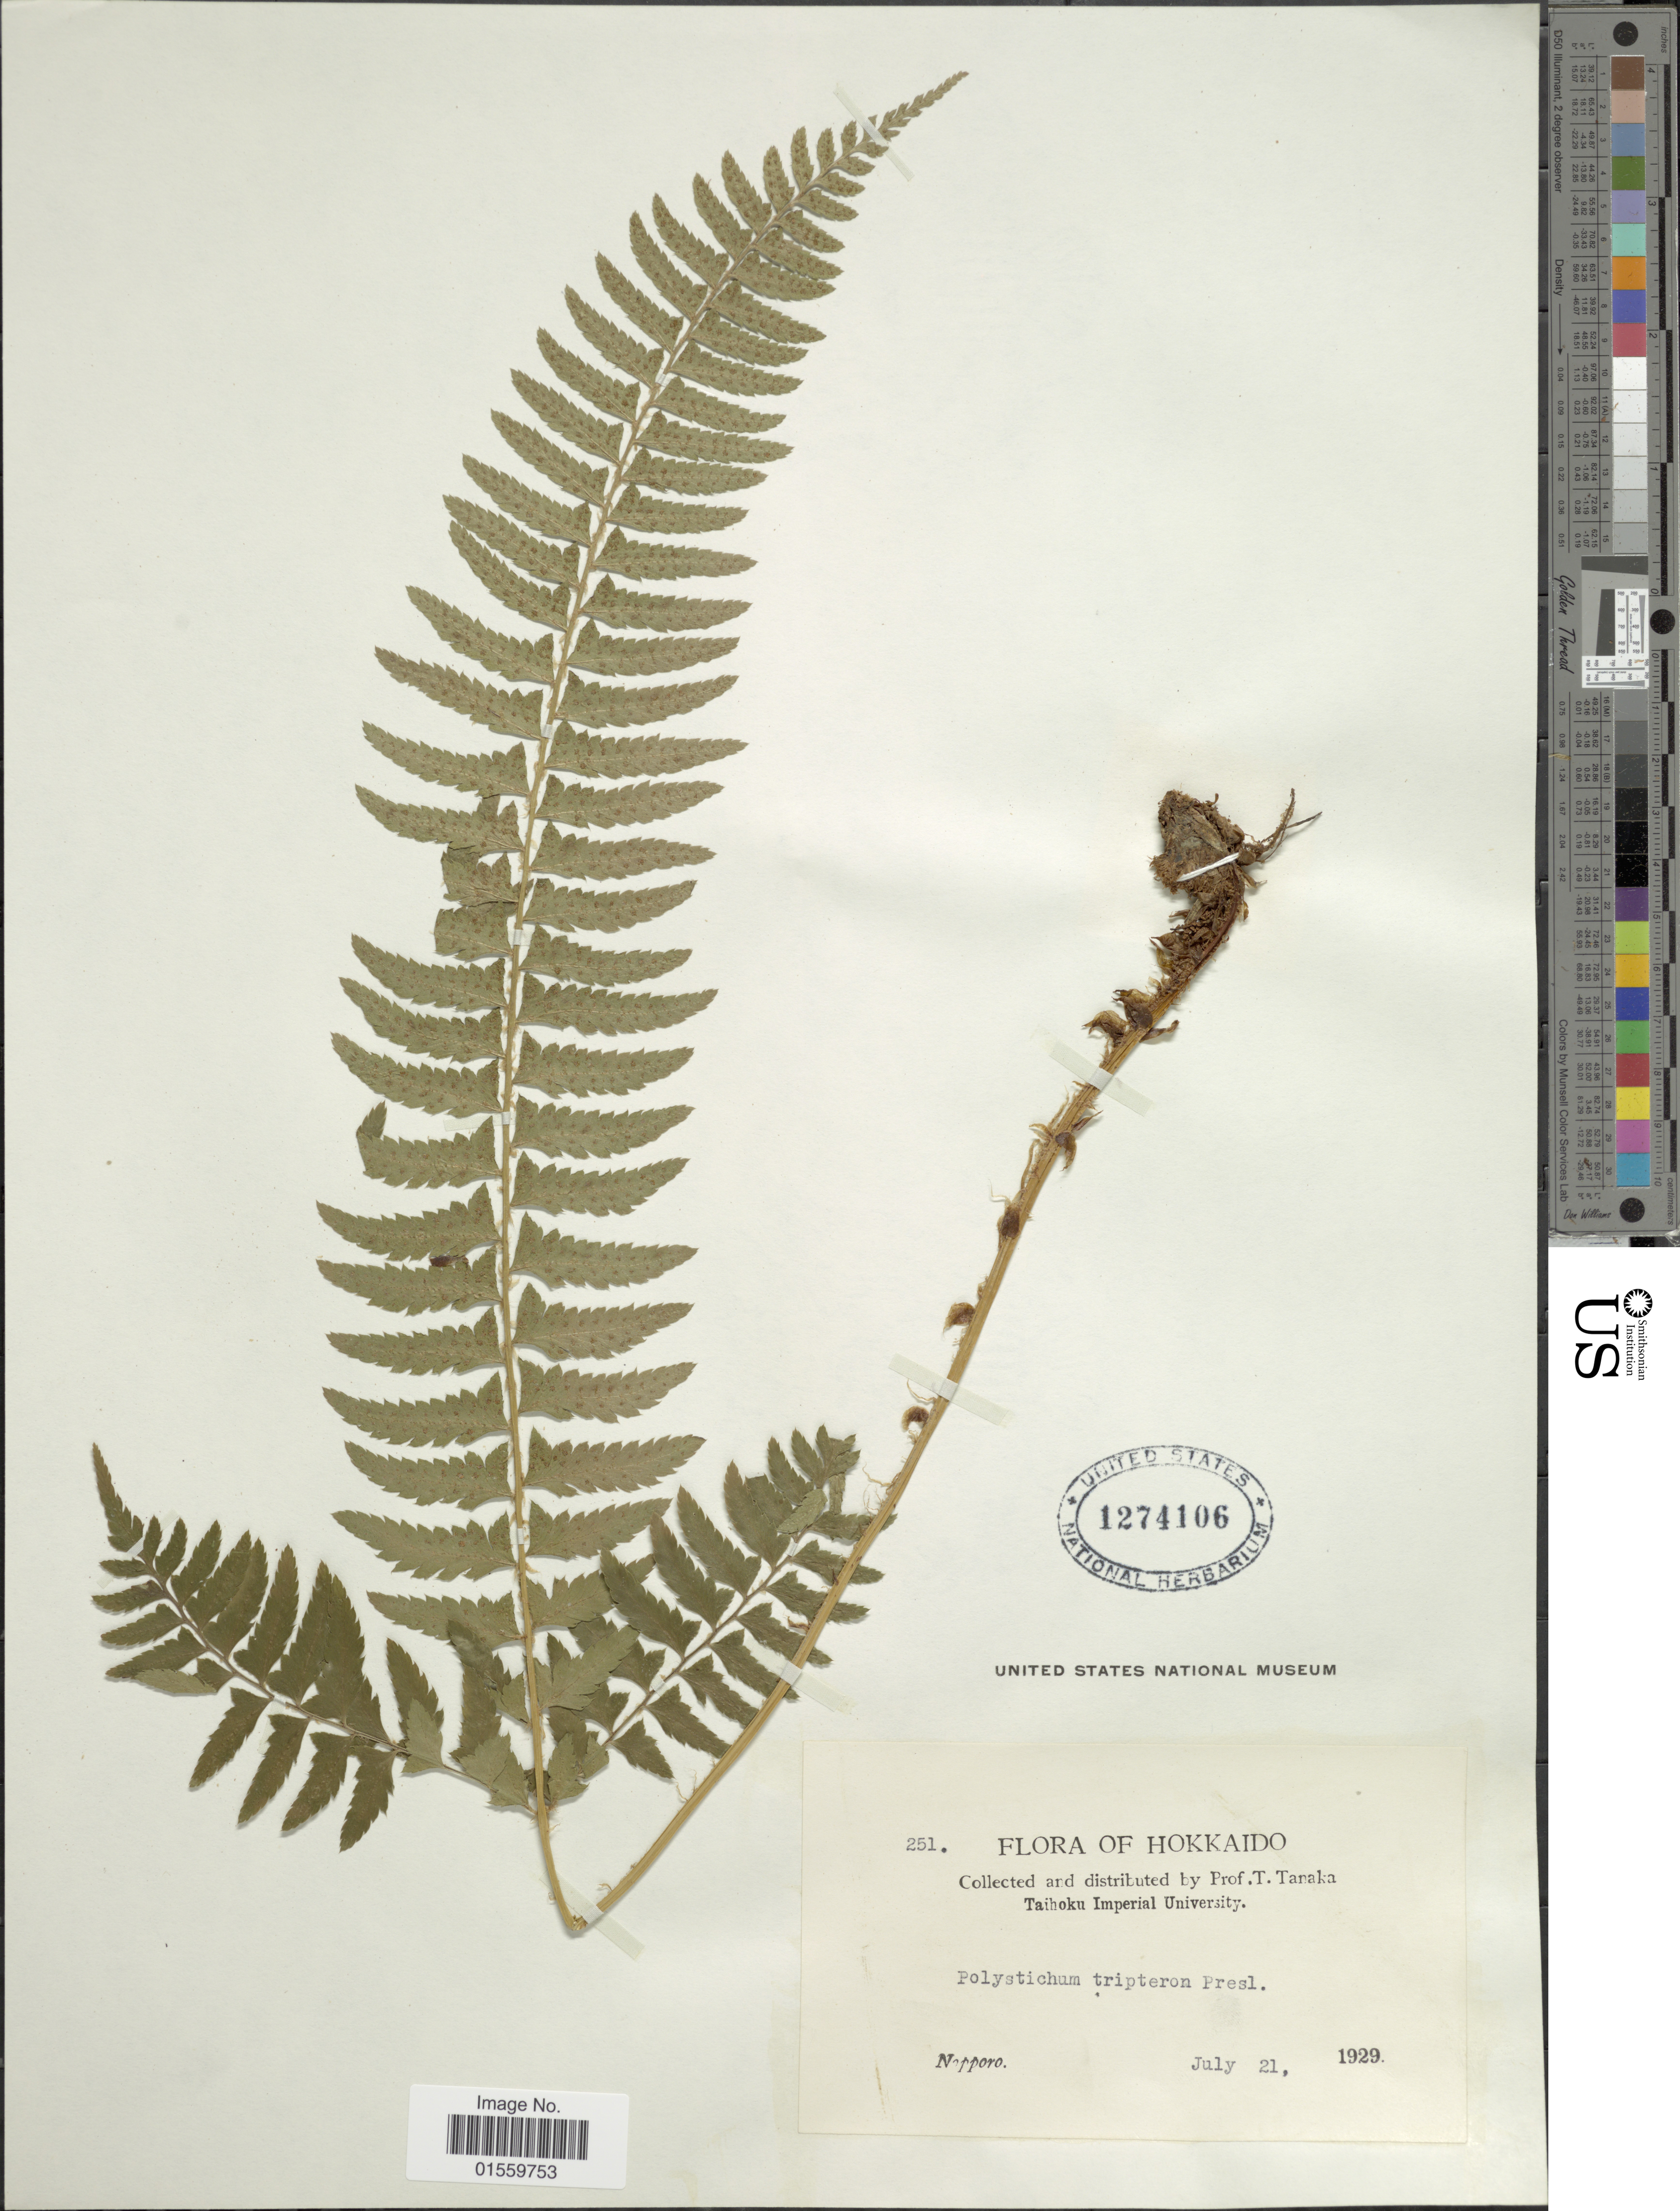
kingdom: Plantae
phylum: Tracheophyta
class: Polypodiopsida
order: Polypodiales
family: Dryopteridaceae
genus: Polystichum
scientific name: Polystichum tripteron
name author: (Kunze) C. Presl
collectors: T. Tanaka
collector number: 251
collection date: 1929-07-21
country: Japan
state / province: Hokkaidō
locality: N [illegible text]pporo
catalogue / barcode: US 1274106